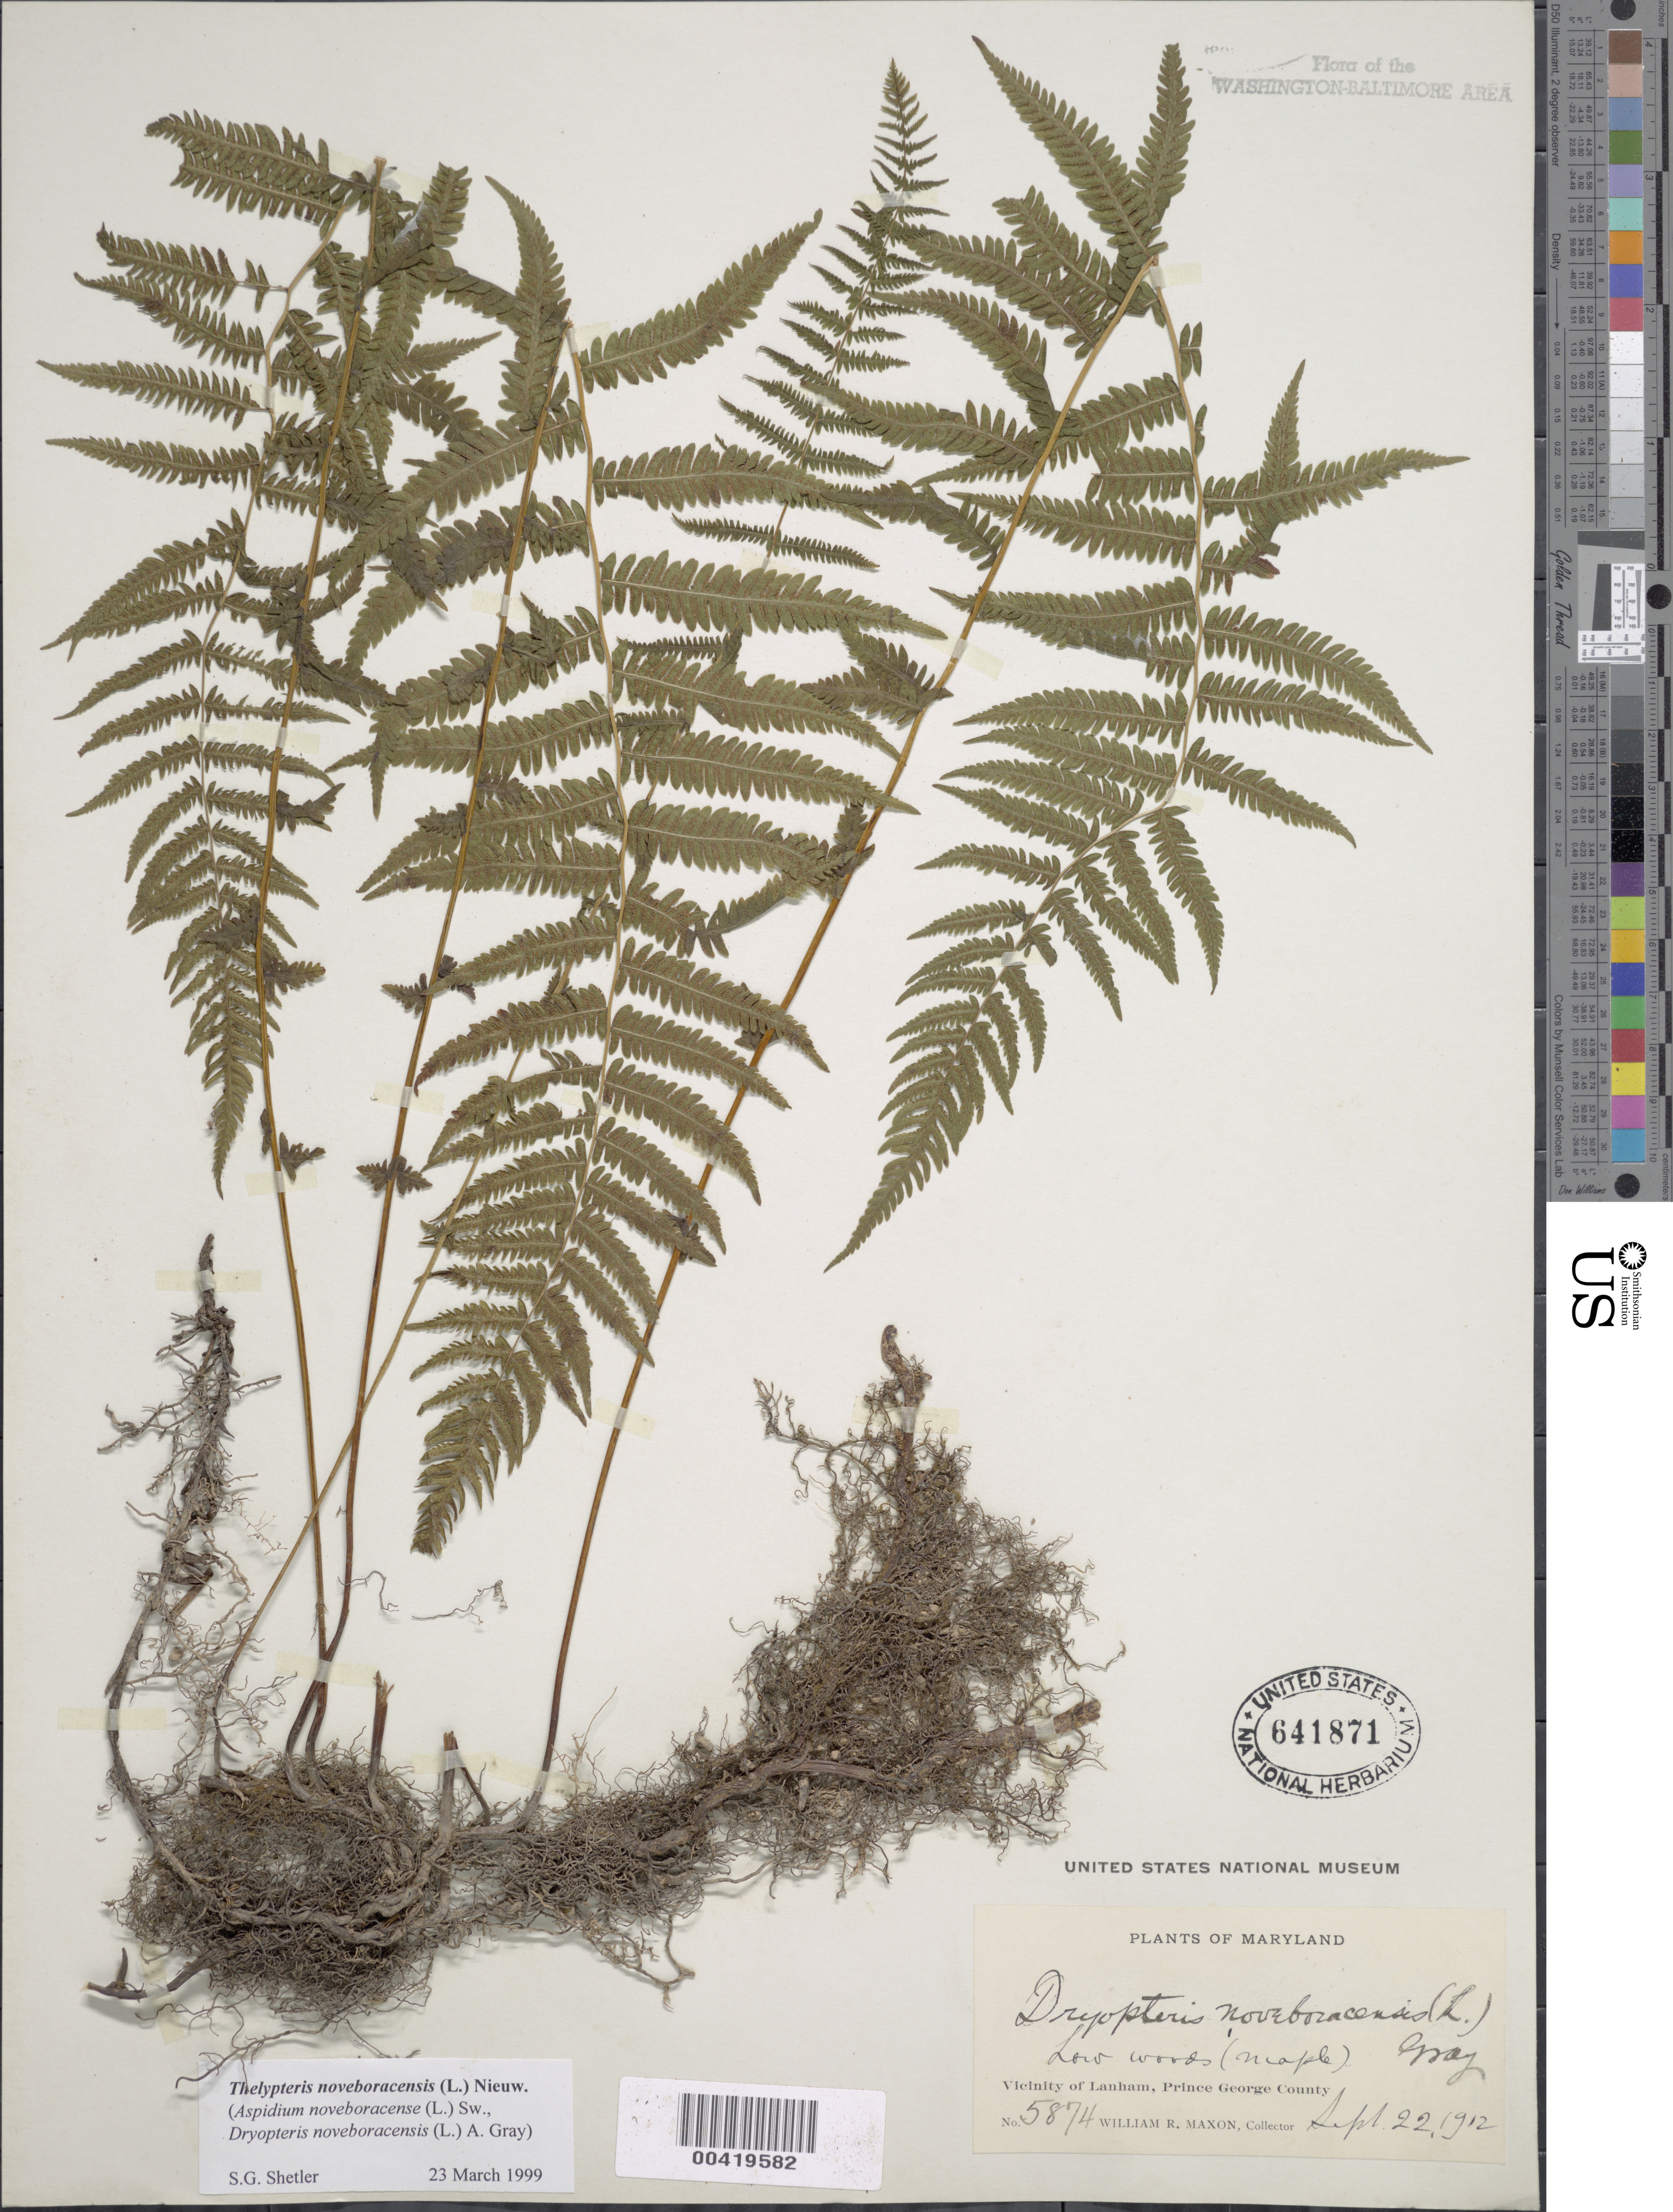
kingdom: Plantae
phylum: Tracheophyta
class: Polypodiopsida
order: Polypodiales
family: Thelypteridaceae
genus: Parathelypteris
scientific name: Parathelypteris noveboracensis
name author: (L.) Ching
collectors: W. R. Maxon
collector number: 5874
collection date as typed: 22 Sep 1912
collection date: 1912-09-22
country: United States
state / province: Maryland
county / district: Prince George's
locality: Lanham vicinity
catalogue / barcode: US 641871